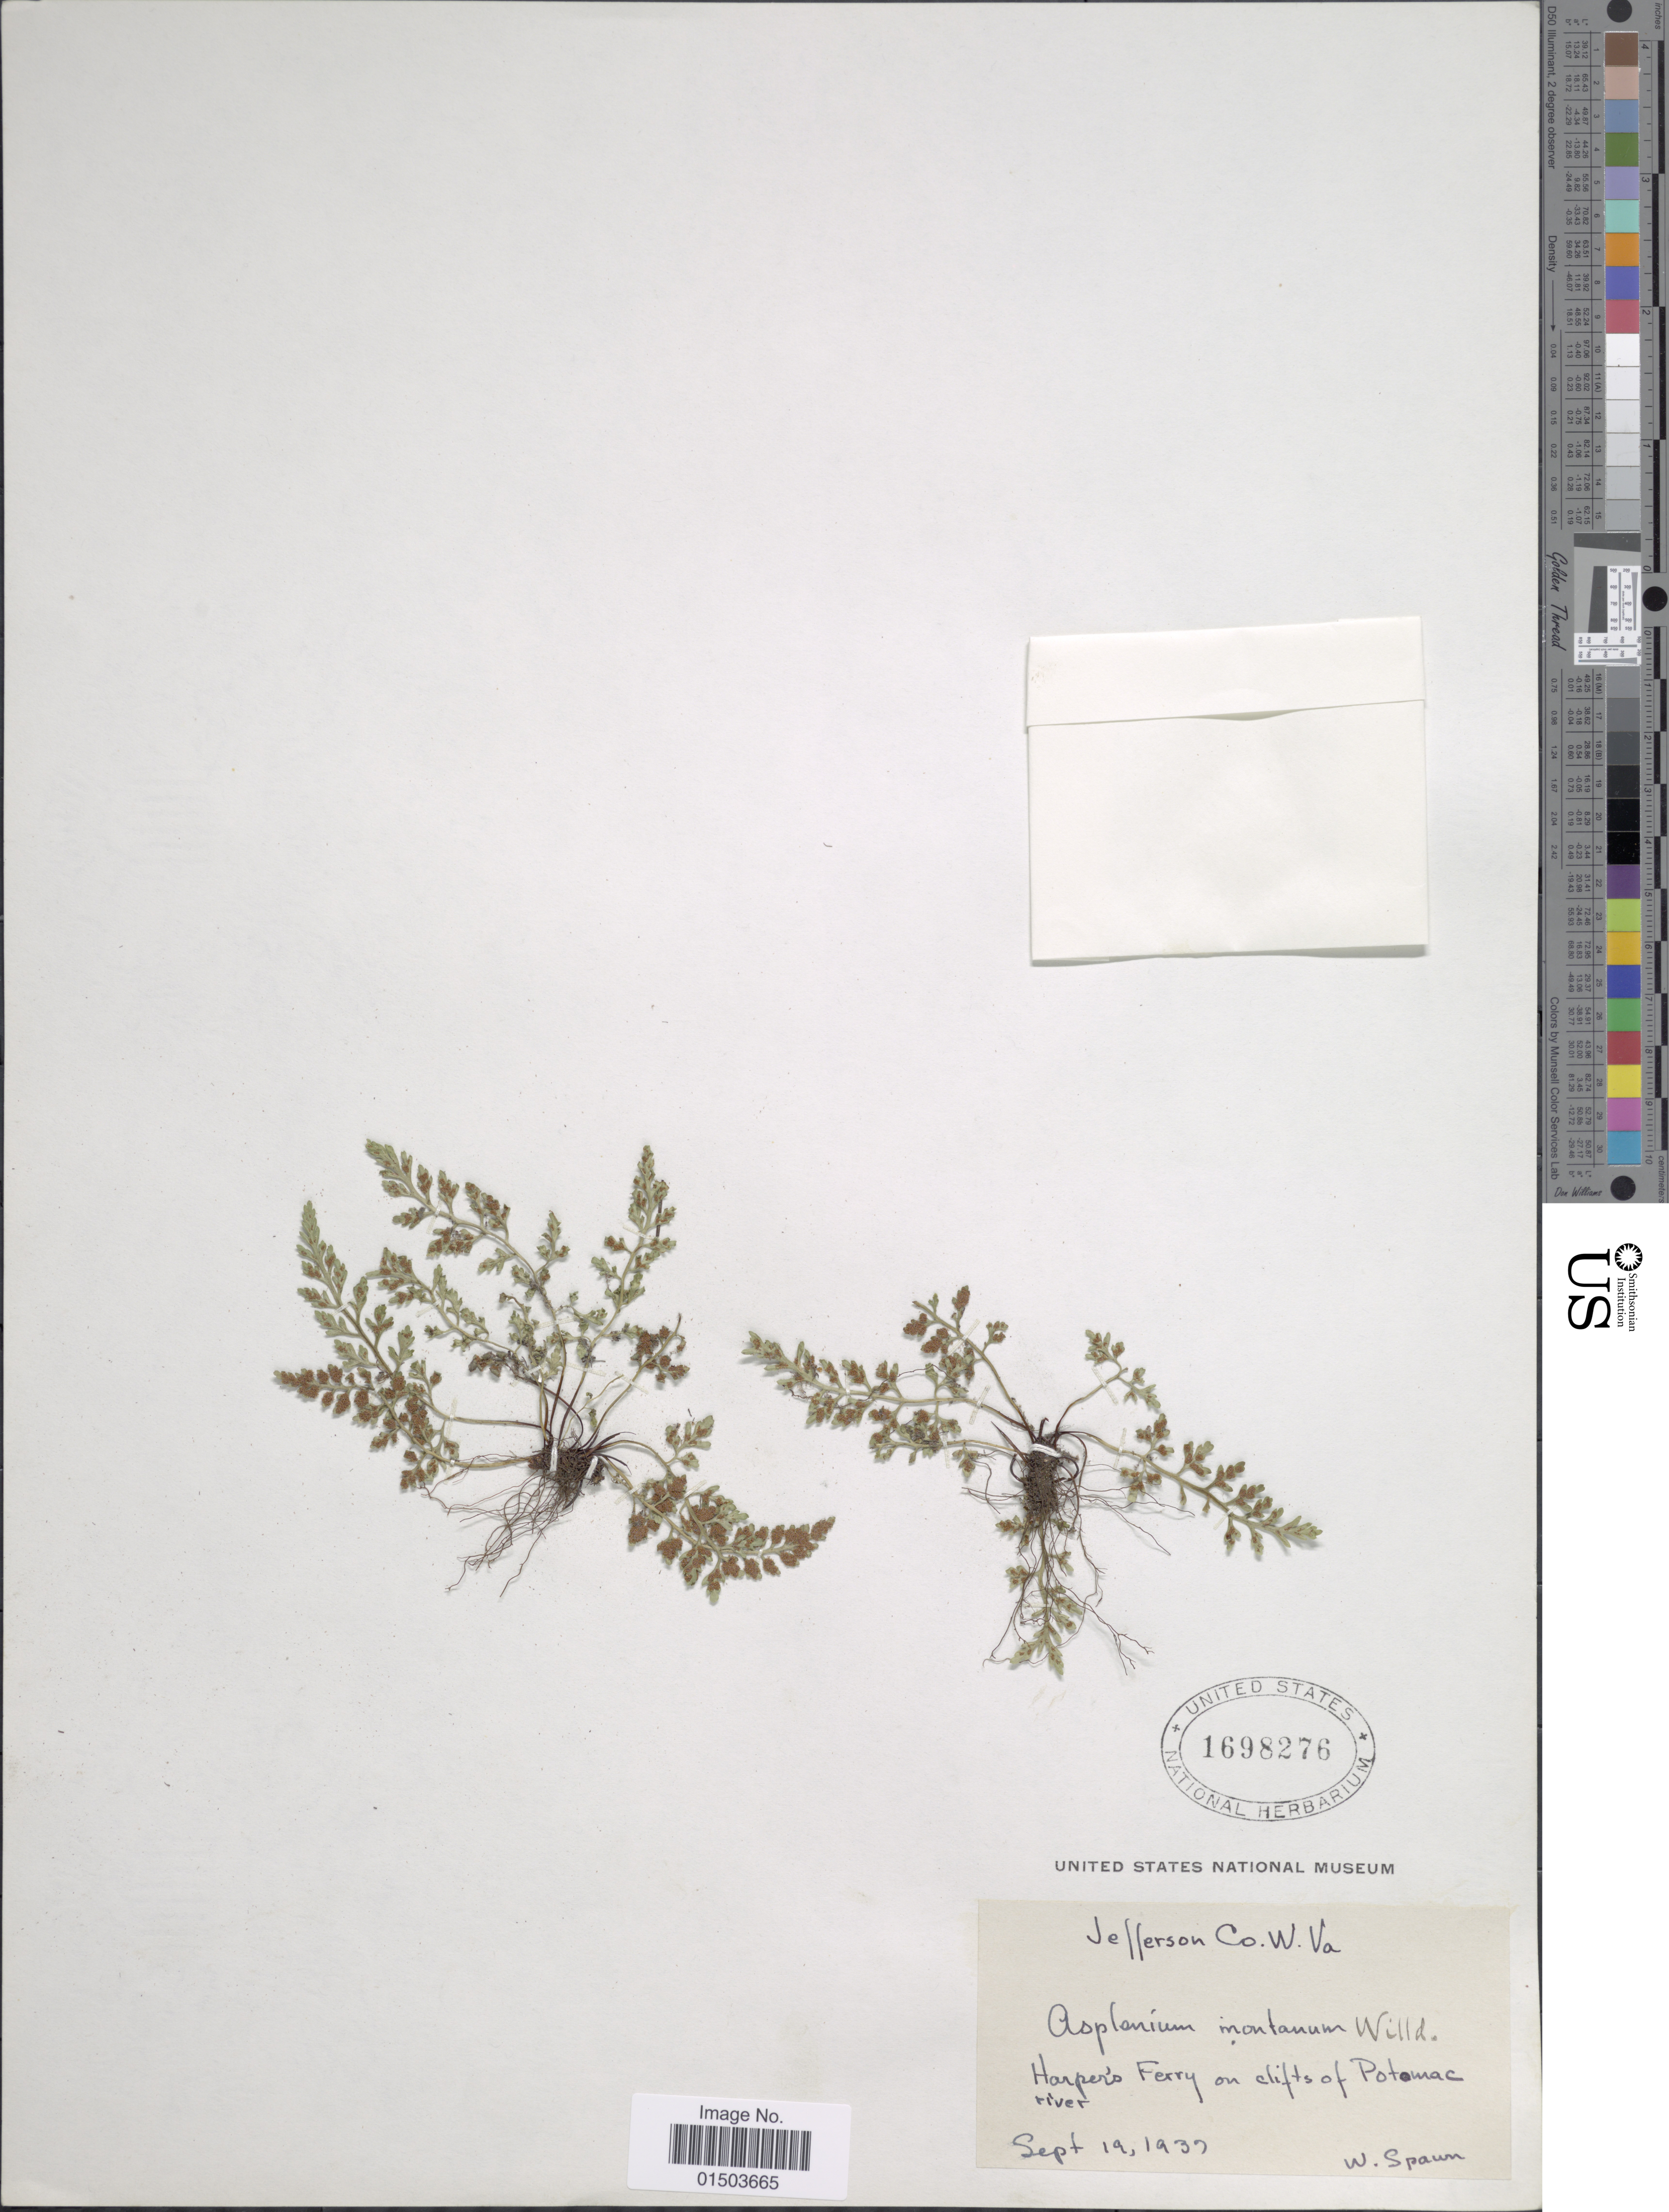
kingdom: Plantae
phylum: Tracheophyta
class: Polypodiopsida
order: Polypodiales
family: Aspleniaceae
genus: Asplenium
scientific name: Asplenium montanum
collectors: W. Spawn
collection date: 1939-09-19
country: United States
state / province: West Virginia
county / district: Jefferson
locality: Jefferson Co. Harper's Ferry on clifts of Potomac river.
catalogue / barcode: US 1698276